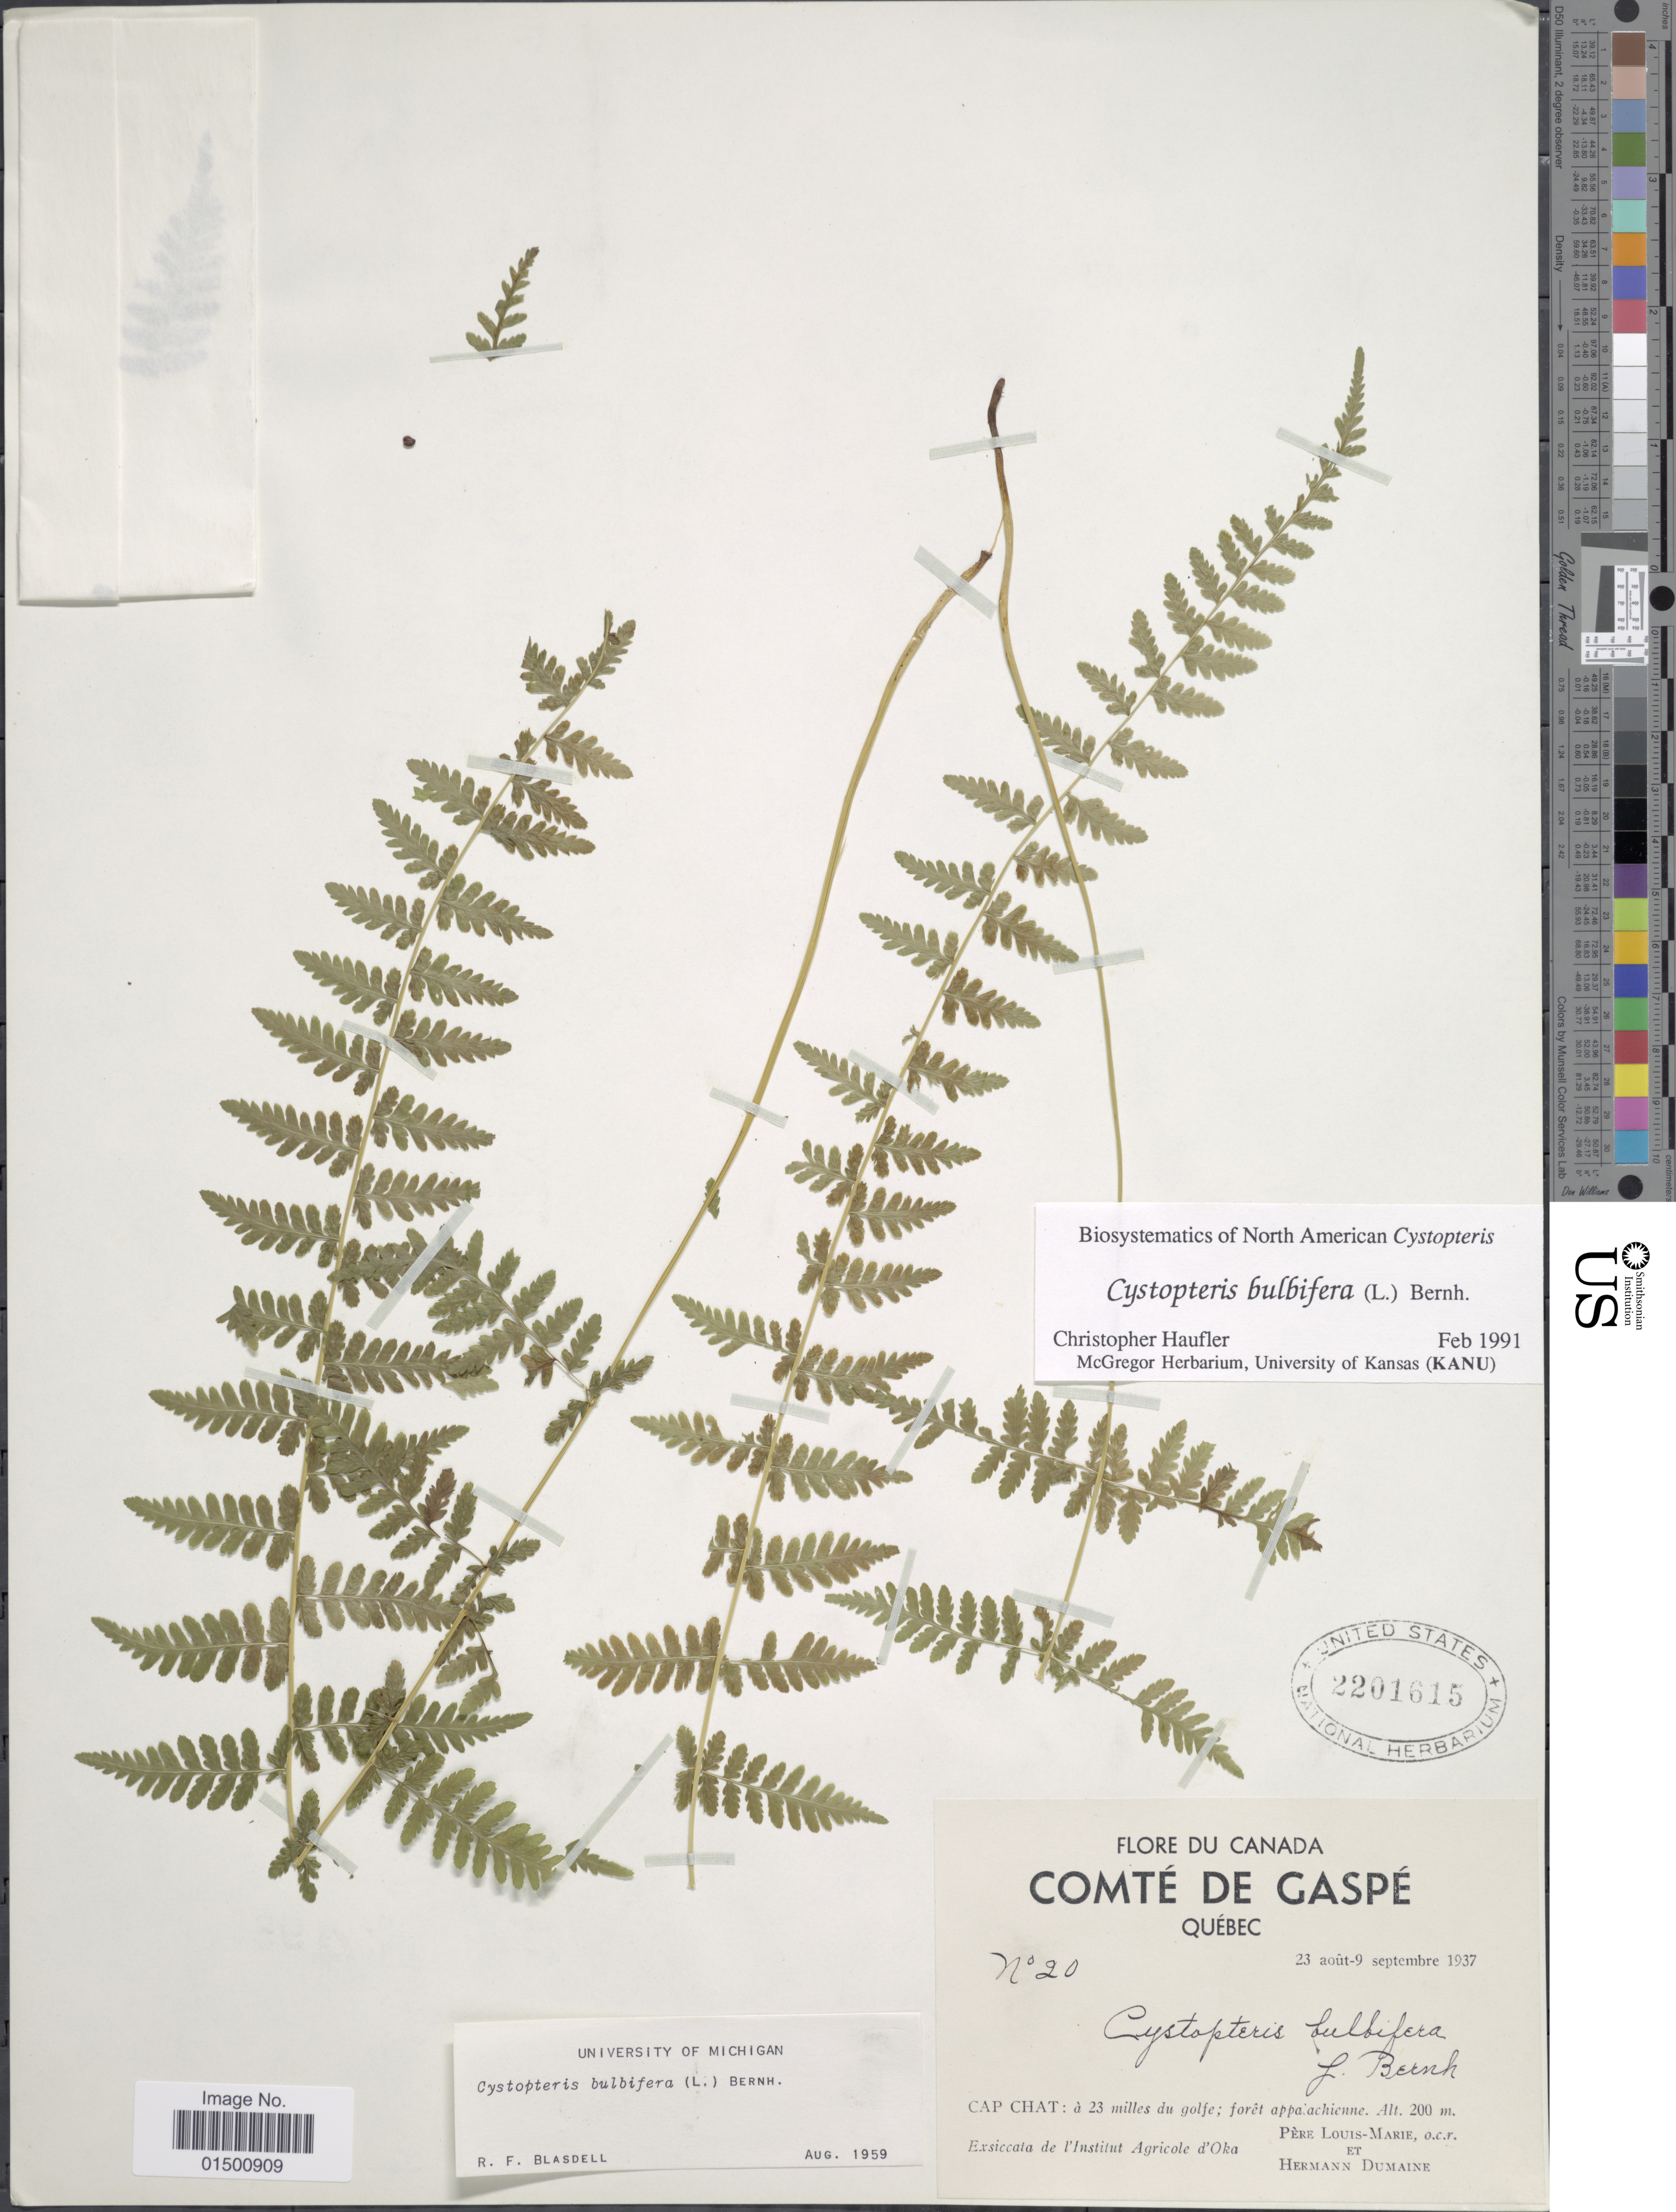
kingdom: Plantae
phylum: Tracheophyta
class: Polypodiopsida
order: Polypodiales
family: Cystopteridaceae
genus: Cystopteris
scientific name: Cystopteris bulbifera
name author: (L.) Bernh.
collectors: L.-M. LaLonde & H. Dumaine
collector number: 20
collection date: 1937-08-23/1937-09-09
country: Canada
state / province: Quebec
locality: Cap Chat: a 23 miles du golfe; foret appa'achienne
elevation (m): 200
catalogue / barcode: US 2201615